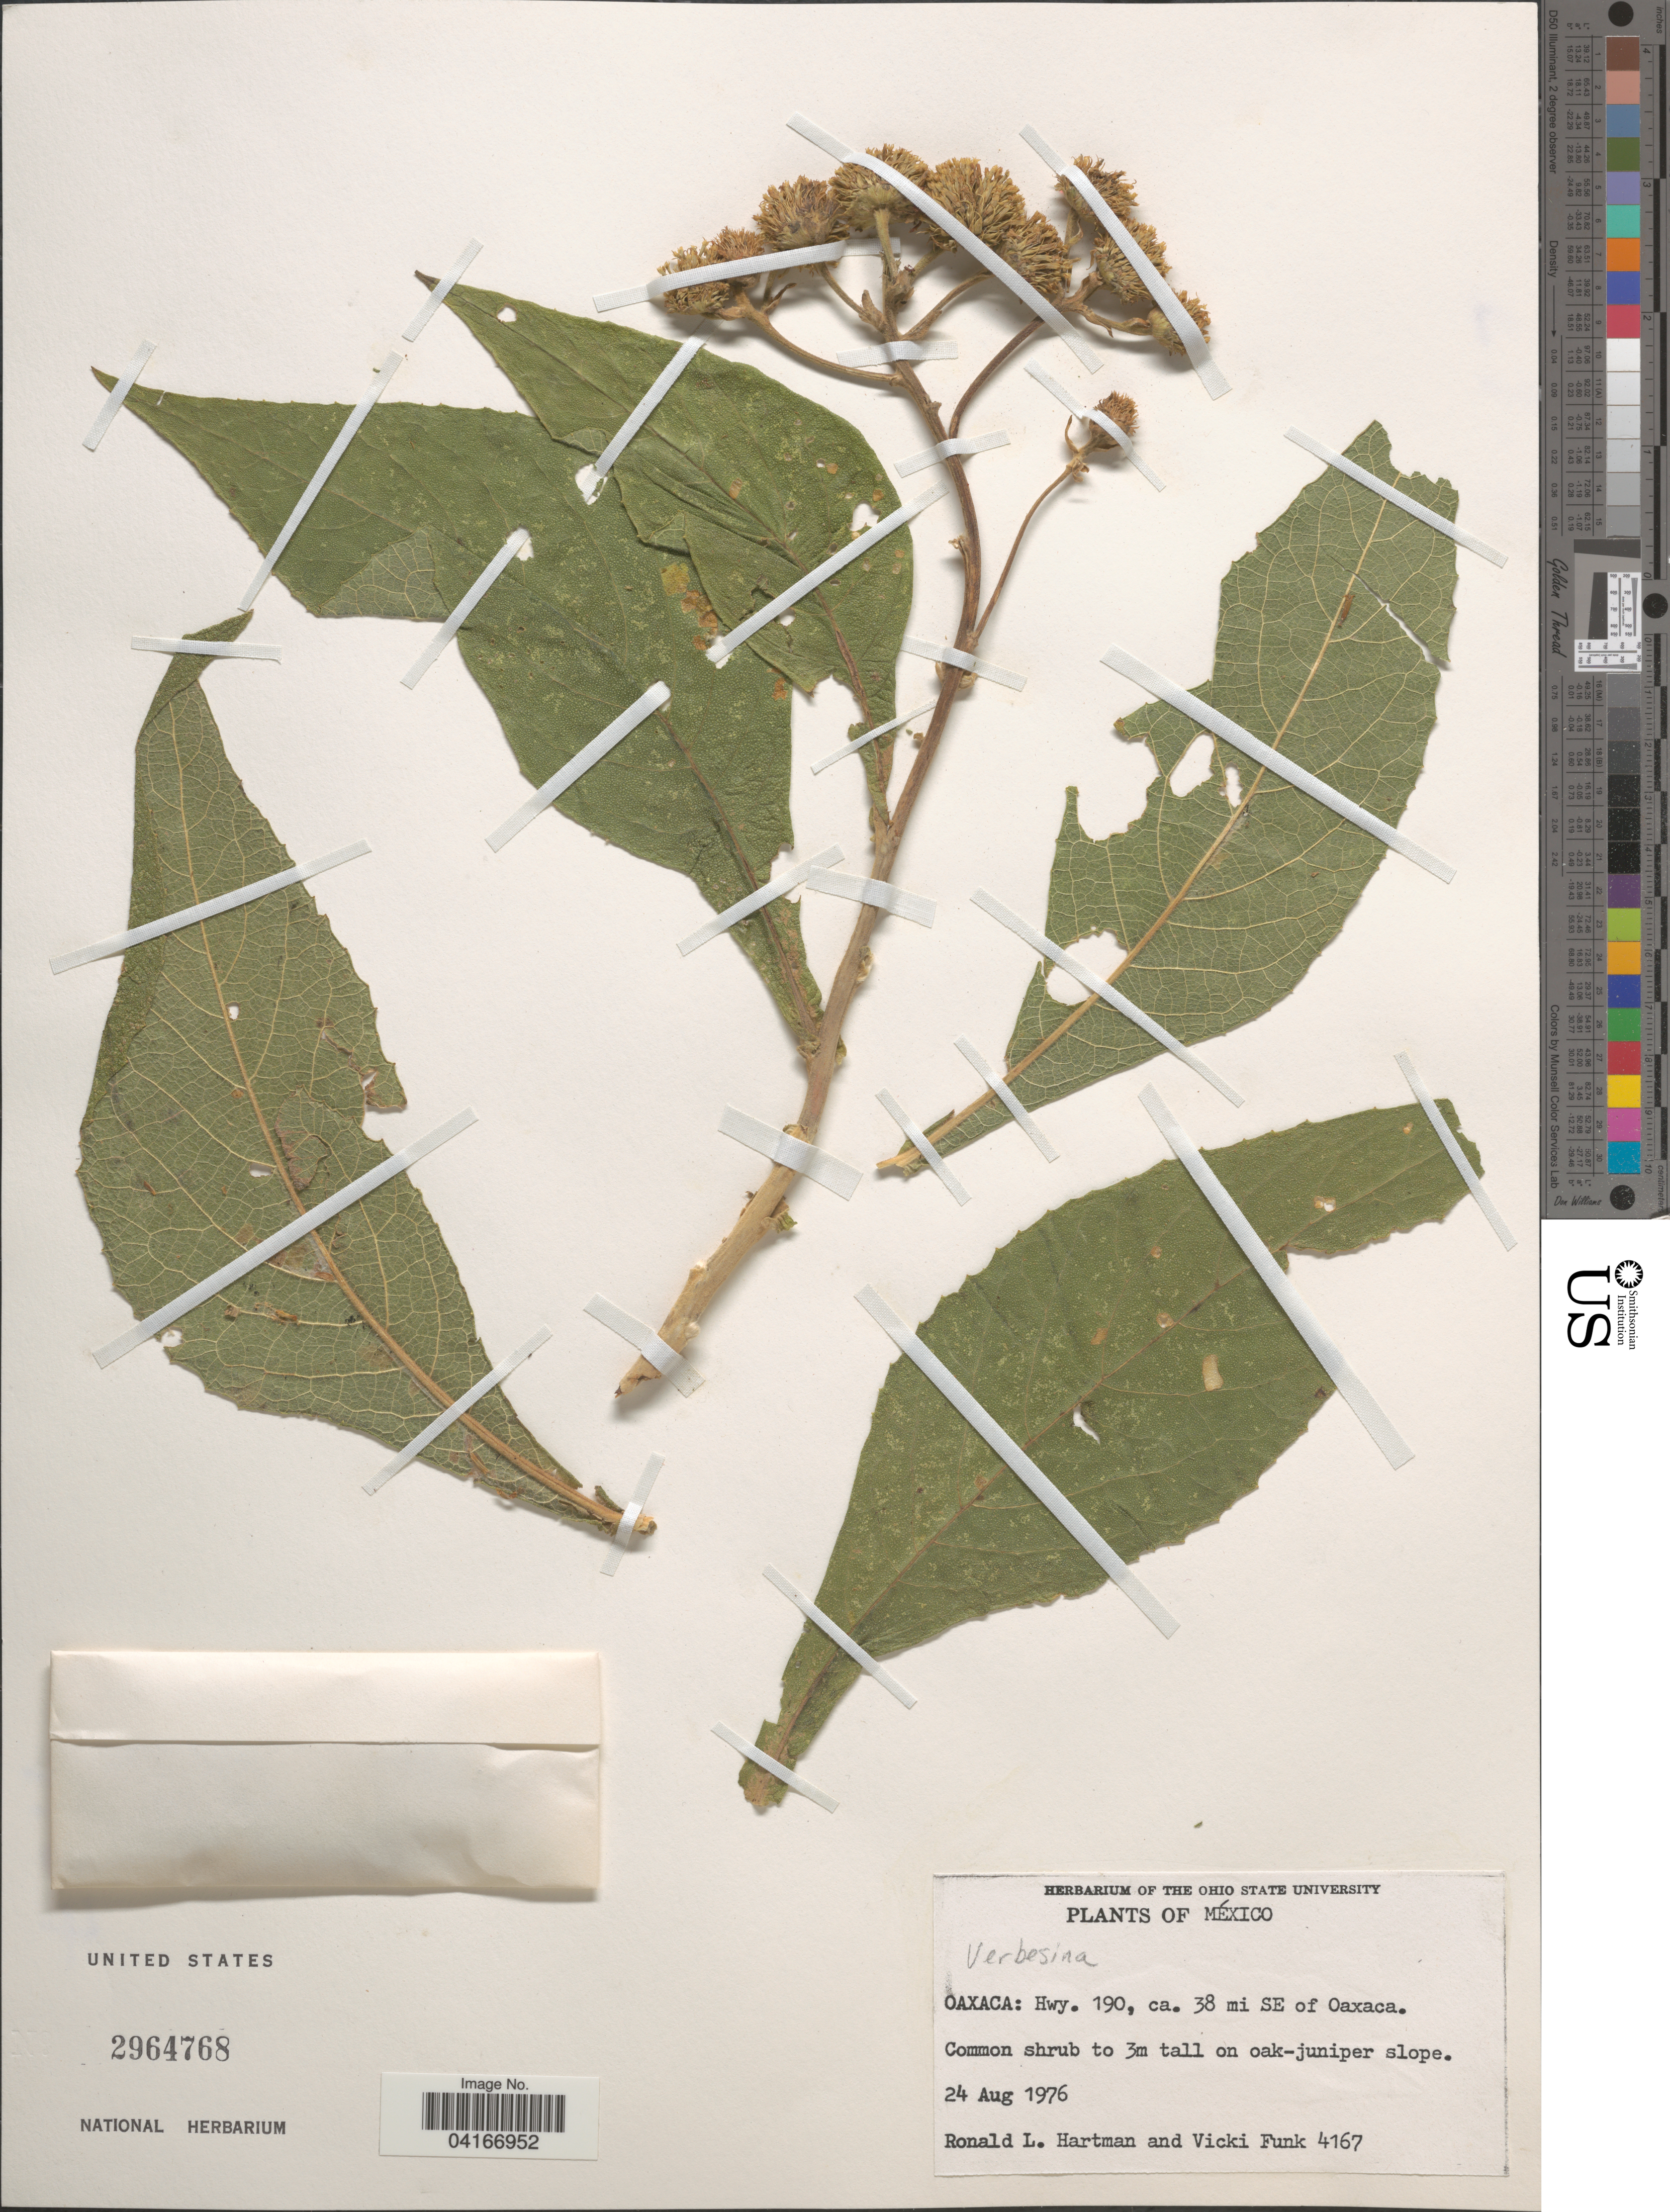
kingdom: Plantae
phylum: Tracheophyta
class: Magnoliopsida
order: Asterales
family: Asteraceae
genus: Verbesina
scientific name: Verbesina sp.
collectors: R. Hartman & V. Funk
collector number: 4167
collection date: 1976-08-24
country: Mexico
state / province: Oaxaca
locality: Hwy. 190, ca. 38 mi SE of Oaxaca.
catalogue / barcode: US 2964768